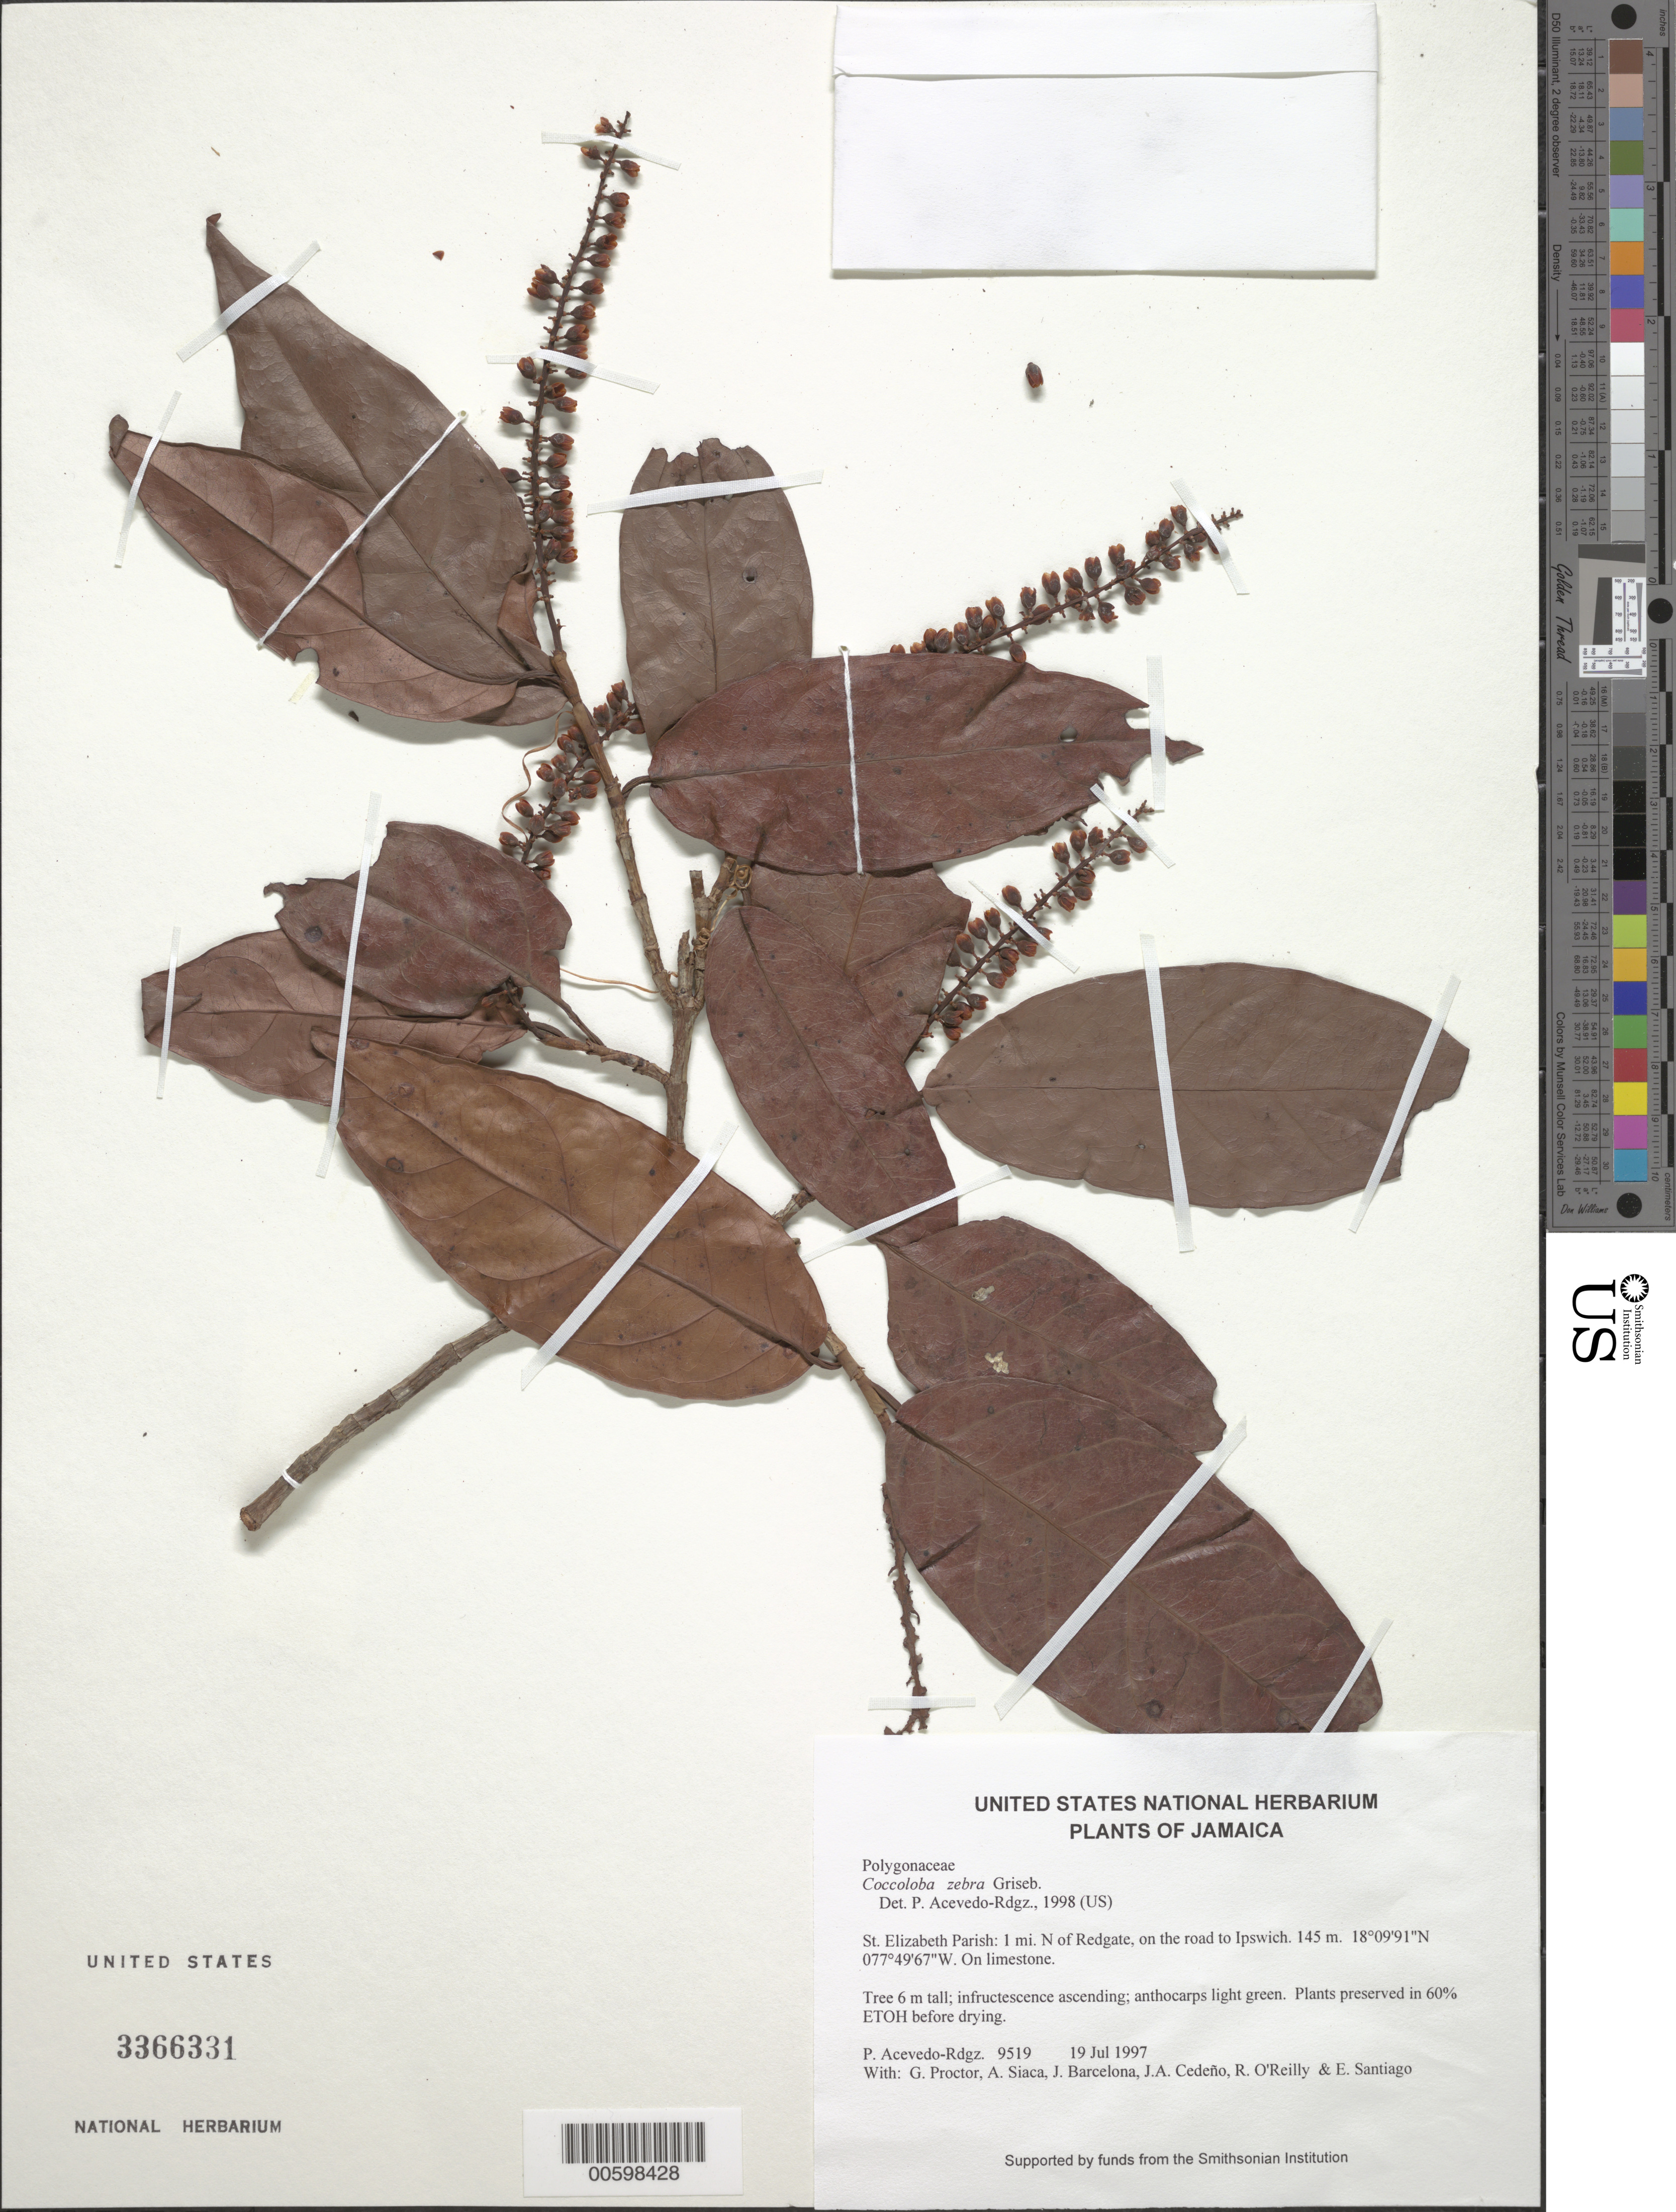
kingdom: Plantae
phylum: Tracheophyta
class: Magnoliopsida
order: Caryophyllales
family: Polygonaceae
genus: Coccoloba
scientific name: Coccoloba zebra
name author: Griseb.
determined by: Acevedo-Rodríguez, P., (BOT), Smithsonian Institution - National Museum of Natural History (UNITED STATES)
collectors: P. Acevedo-Rodr., G. R. Proctor, A. Siaca, J. Barcelona, J. A. Cedeño M. & R. O'Reilly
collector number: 9519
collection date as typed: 19 Jul 1997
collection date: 1997-07-19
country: Jamaica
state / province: Saint Elizabeth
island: Jamaica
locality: St. Elizabeth Parish: 1 mi. N of Redgate, on the road to Ipswich.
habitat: On limestone.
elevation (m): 145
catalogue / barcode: US 3366331